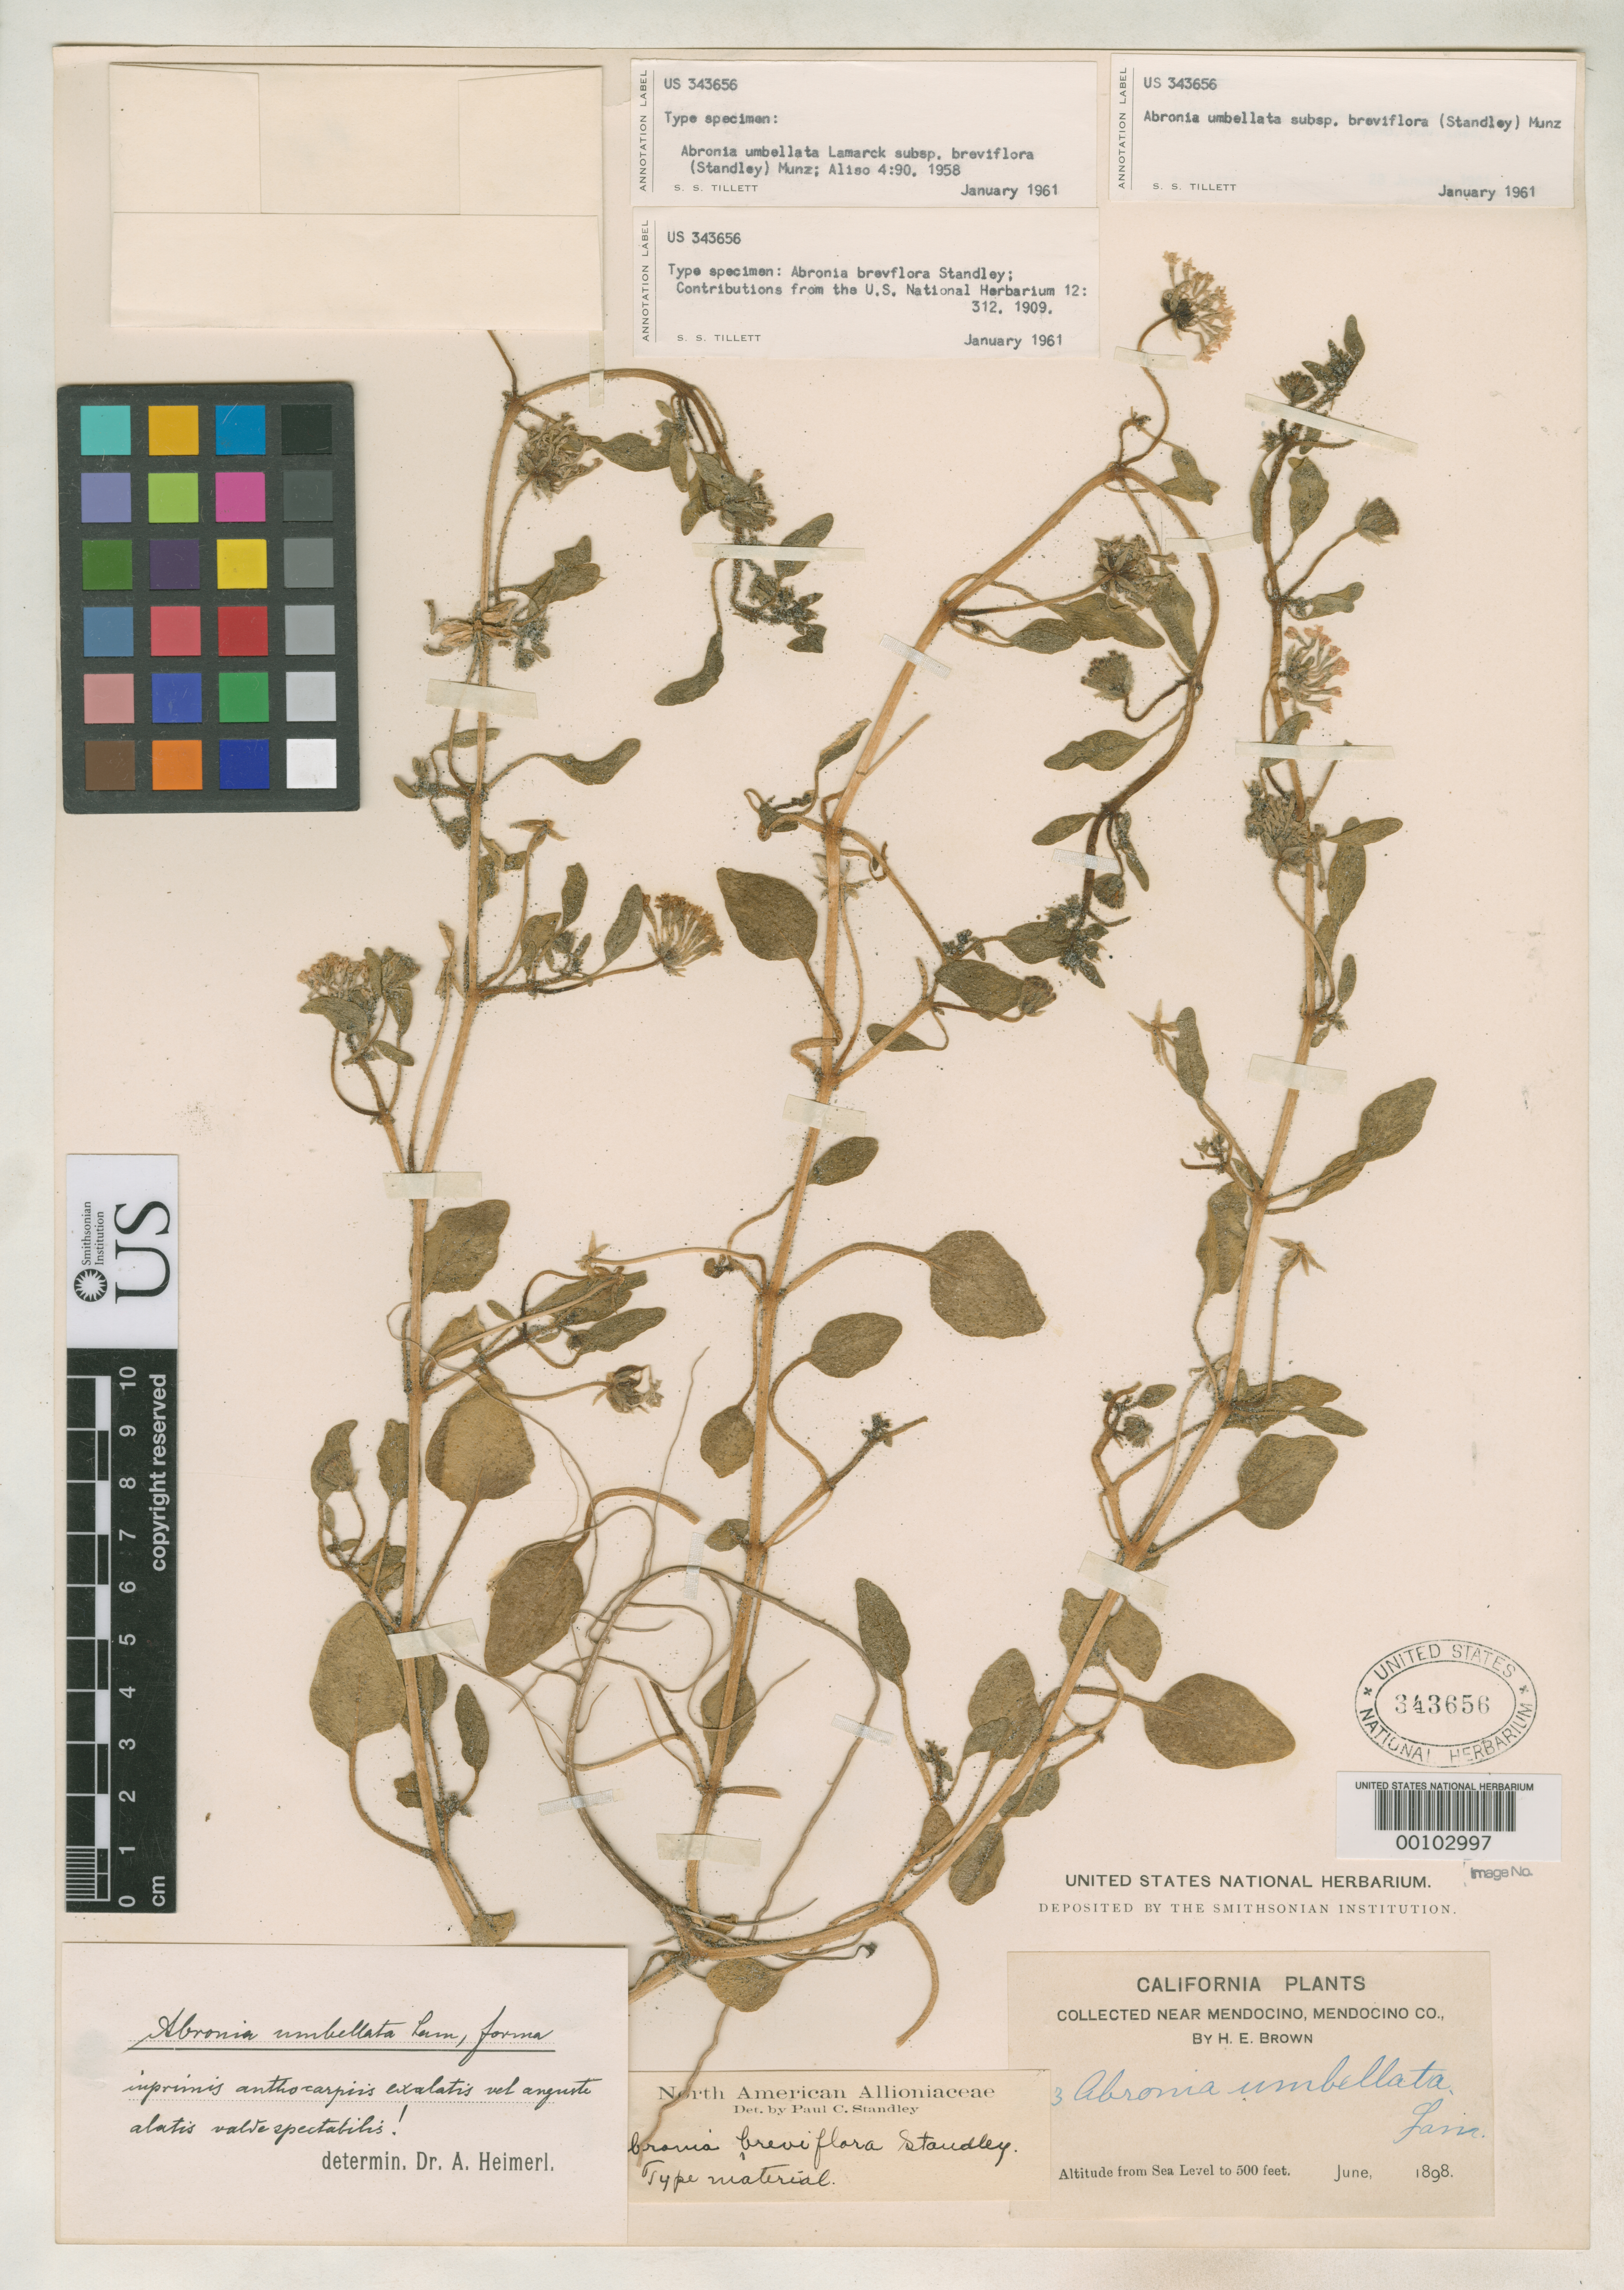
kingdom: Plantae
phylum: Tracheophyta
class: Magnoliopsida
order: Caryophyllales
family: Nyctaginaceae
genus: Abronia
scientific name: Abronia breviflora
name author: Standl.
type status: Holotype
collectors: H. E. Brown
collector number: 833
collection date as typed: Jun 1898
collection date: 1898-06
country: United States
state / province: California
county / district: Mendocino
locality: Mendocino.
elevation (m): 152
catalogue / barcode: US 343656